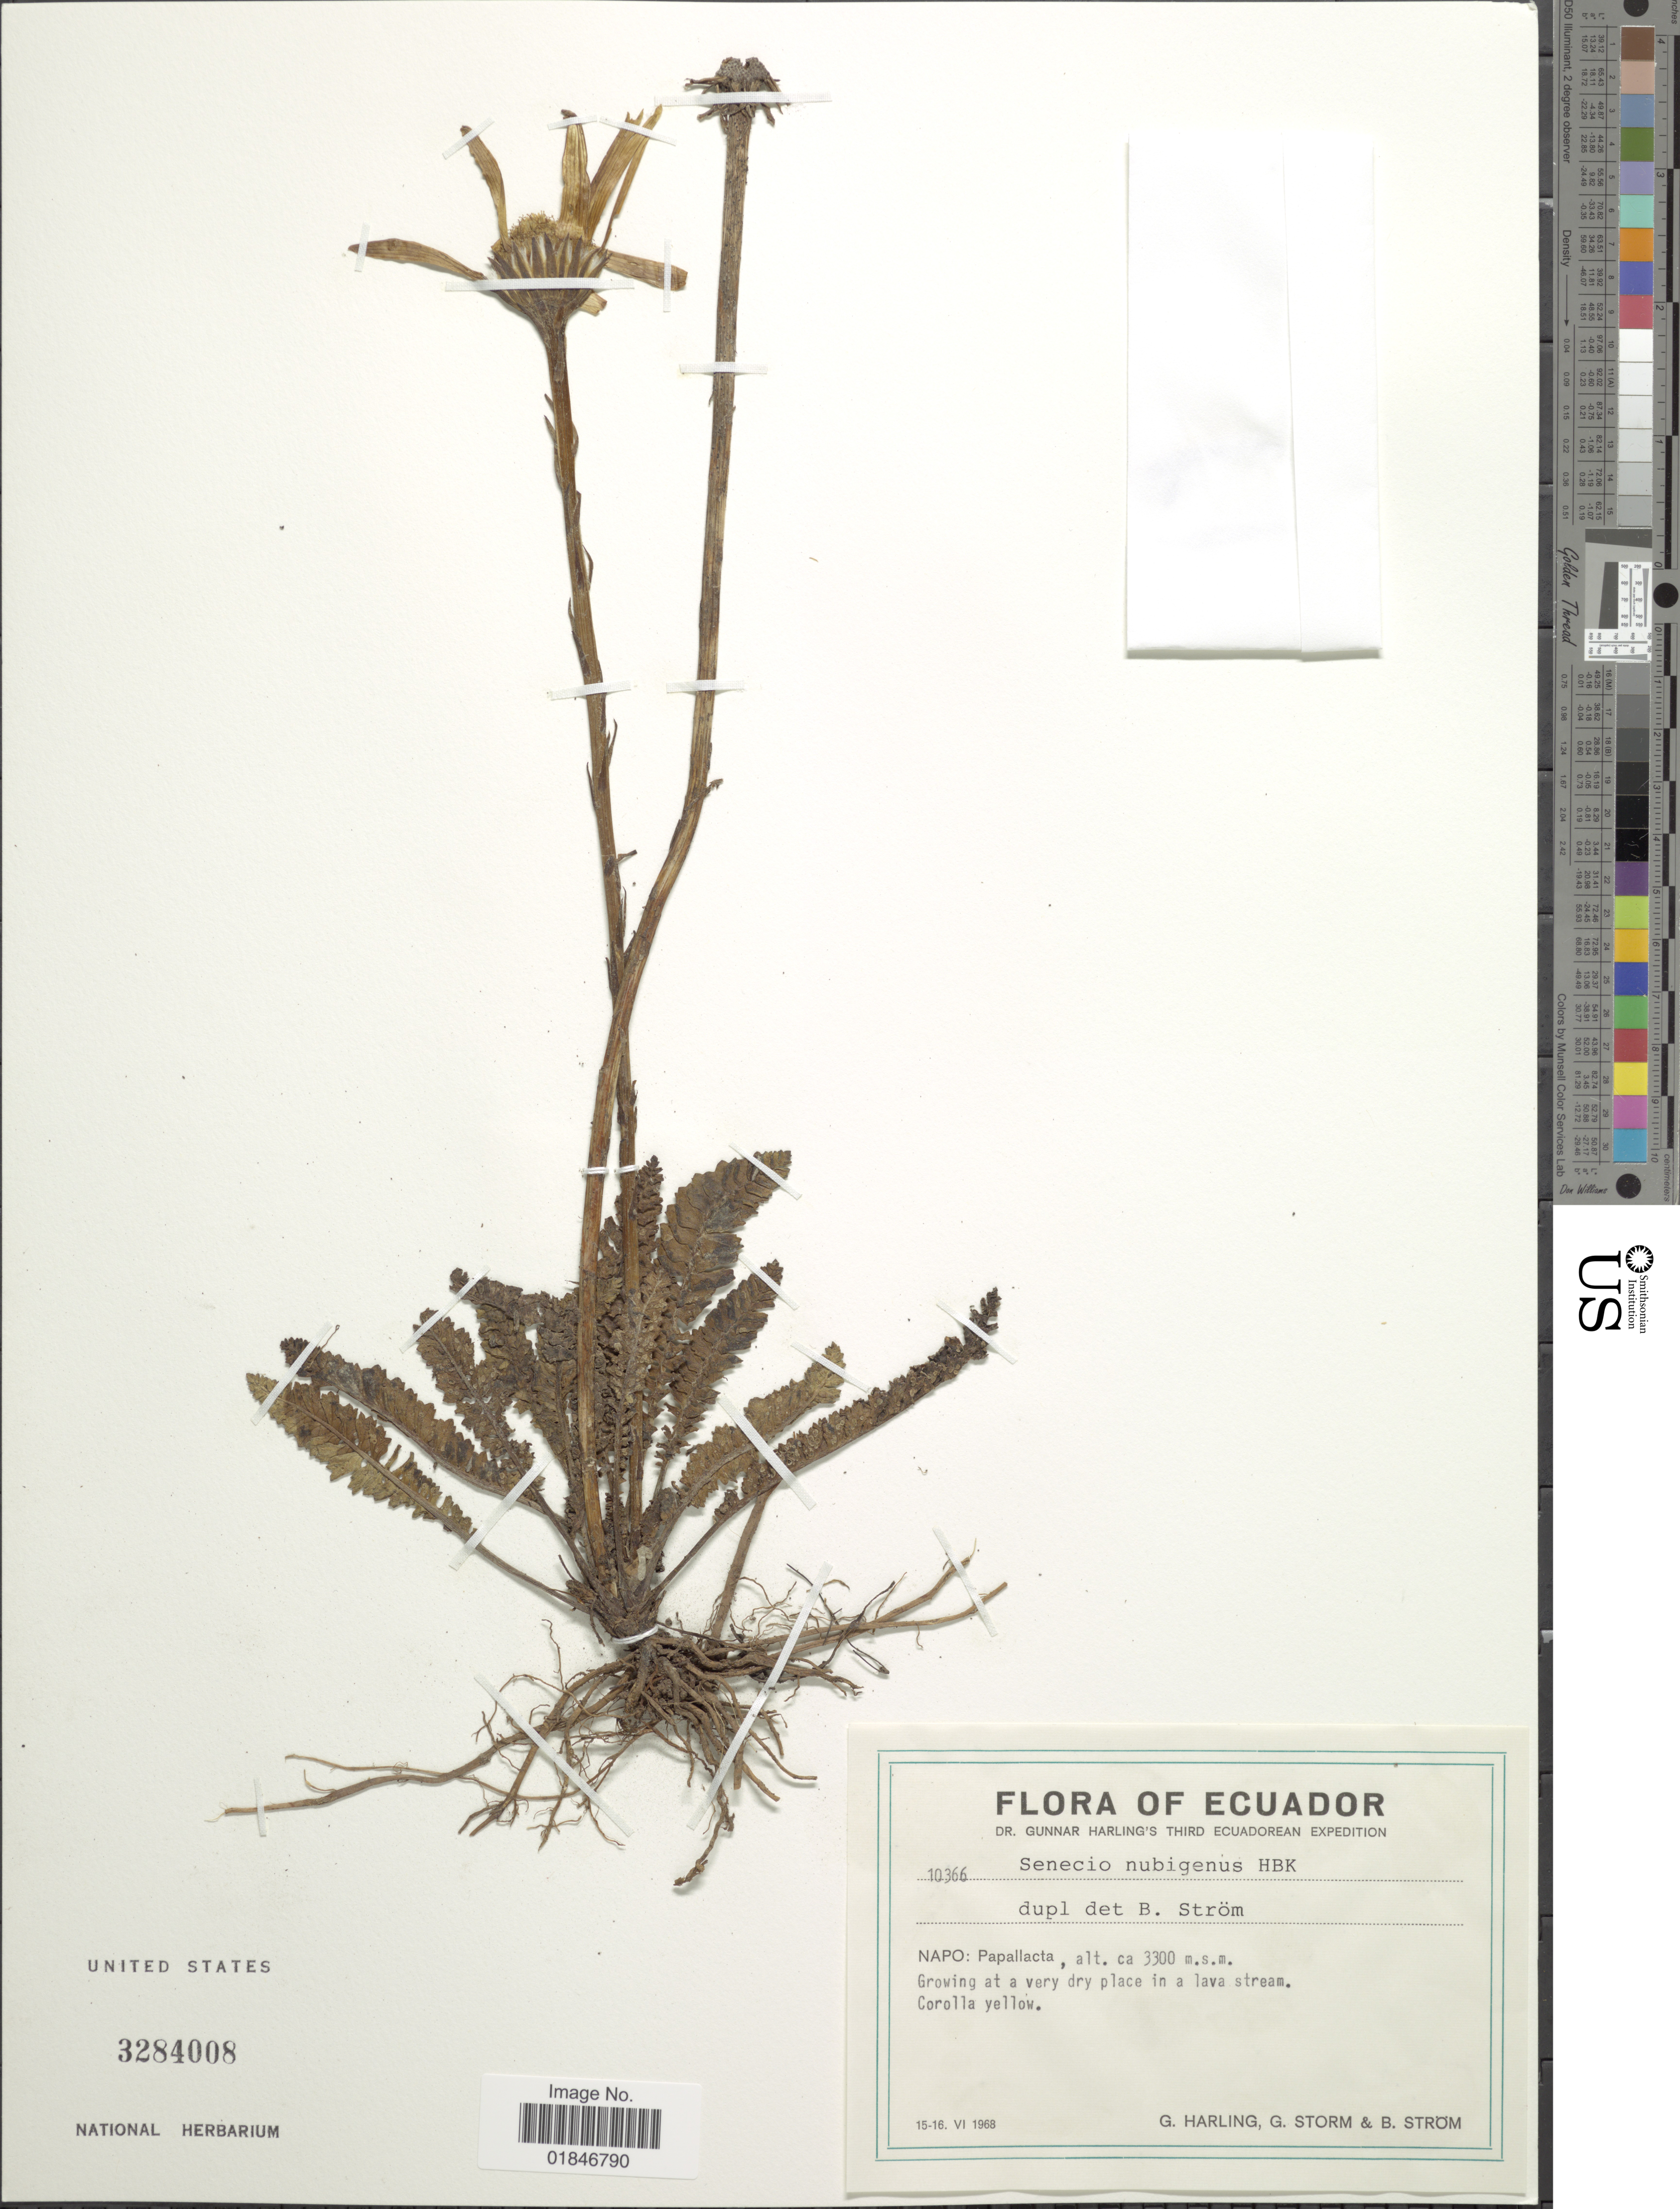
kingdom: Plantae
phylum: Tracheophyta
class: Magnoliopsida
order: Asterales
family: Asteraceae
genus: Dorobaea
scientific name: Dorobaea pimpinellifolia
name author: (Kunth) B. Nord.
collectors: G. Harling, G. Storm & B. Ström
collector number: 10366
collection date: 1968-06-15/1968-06-16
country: Ecuador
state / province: Napo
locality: Napo: Papallacta.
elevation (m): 3300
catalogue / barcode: US 3284008